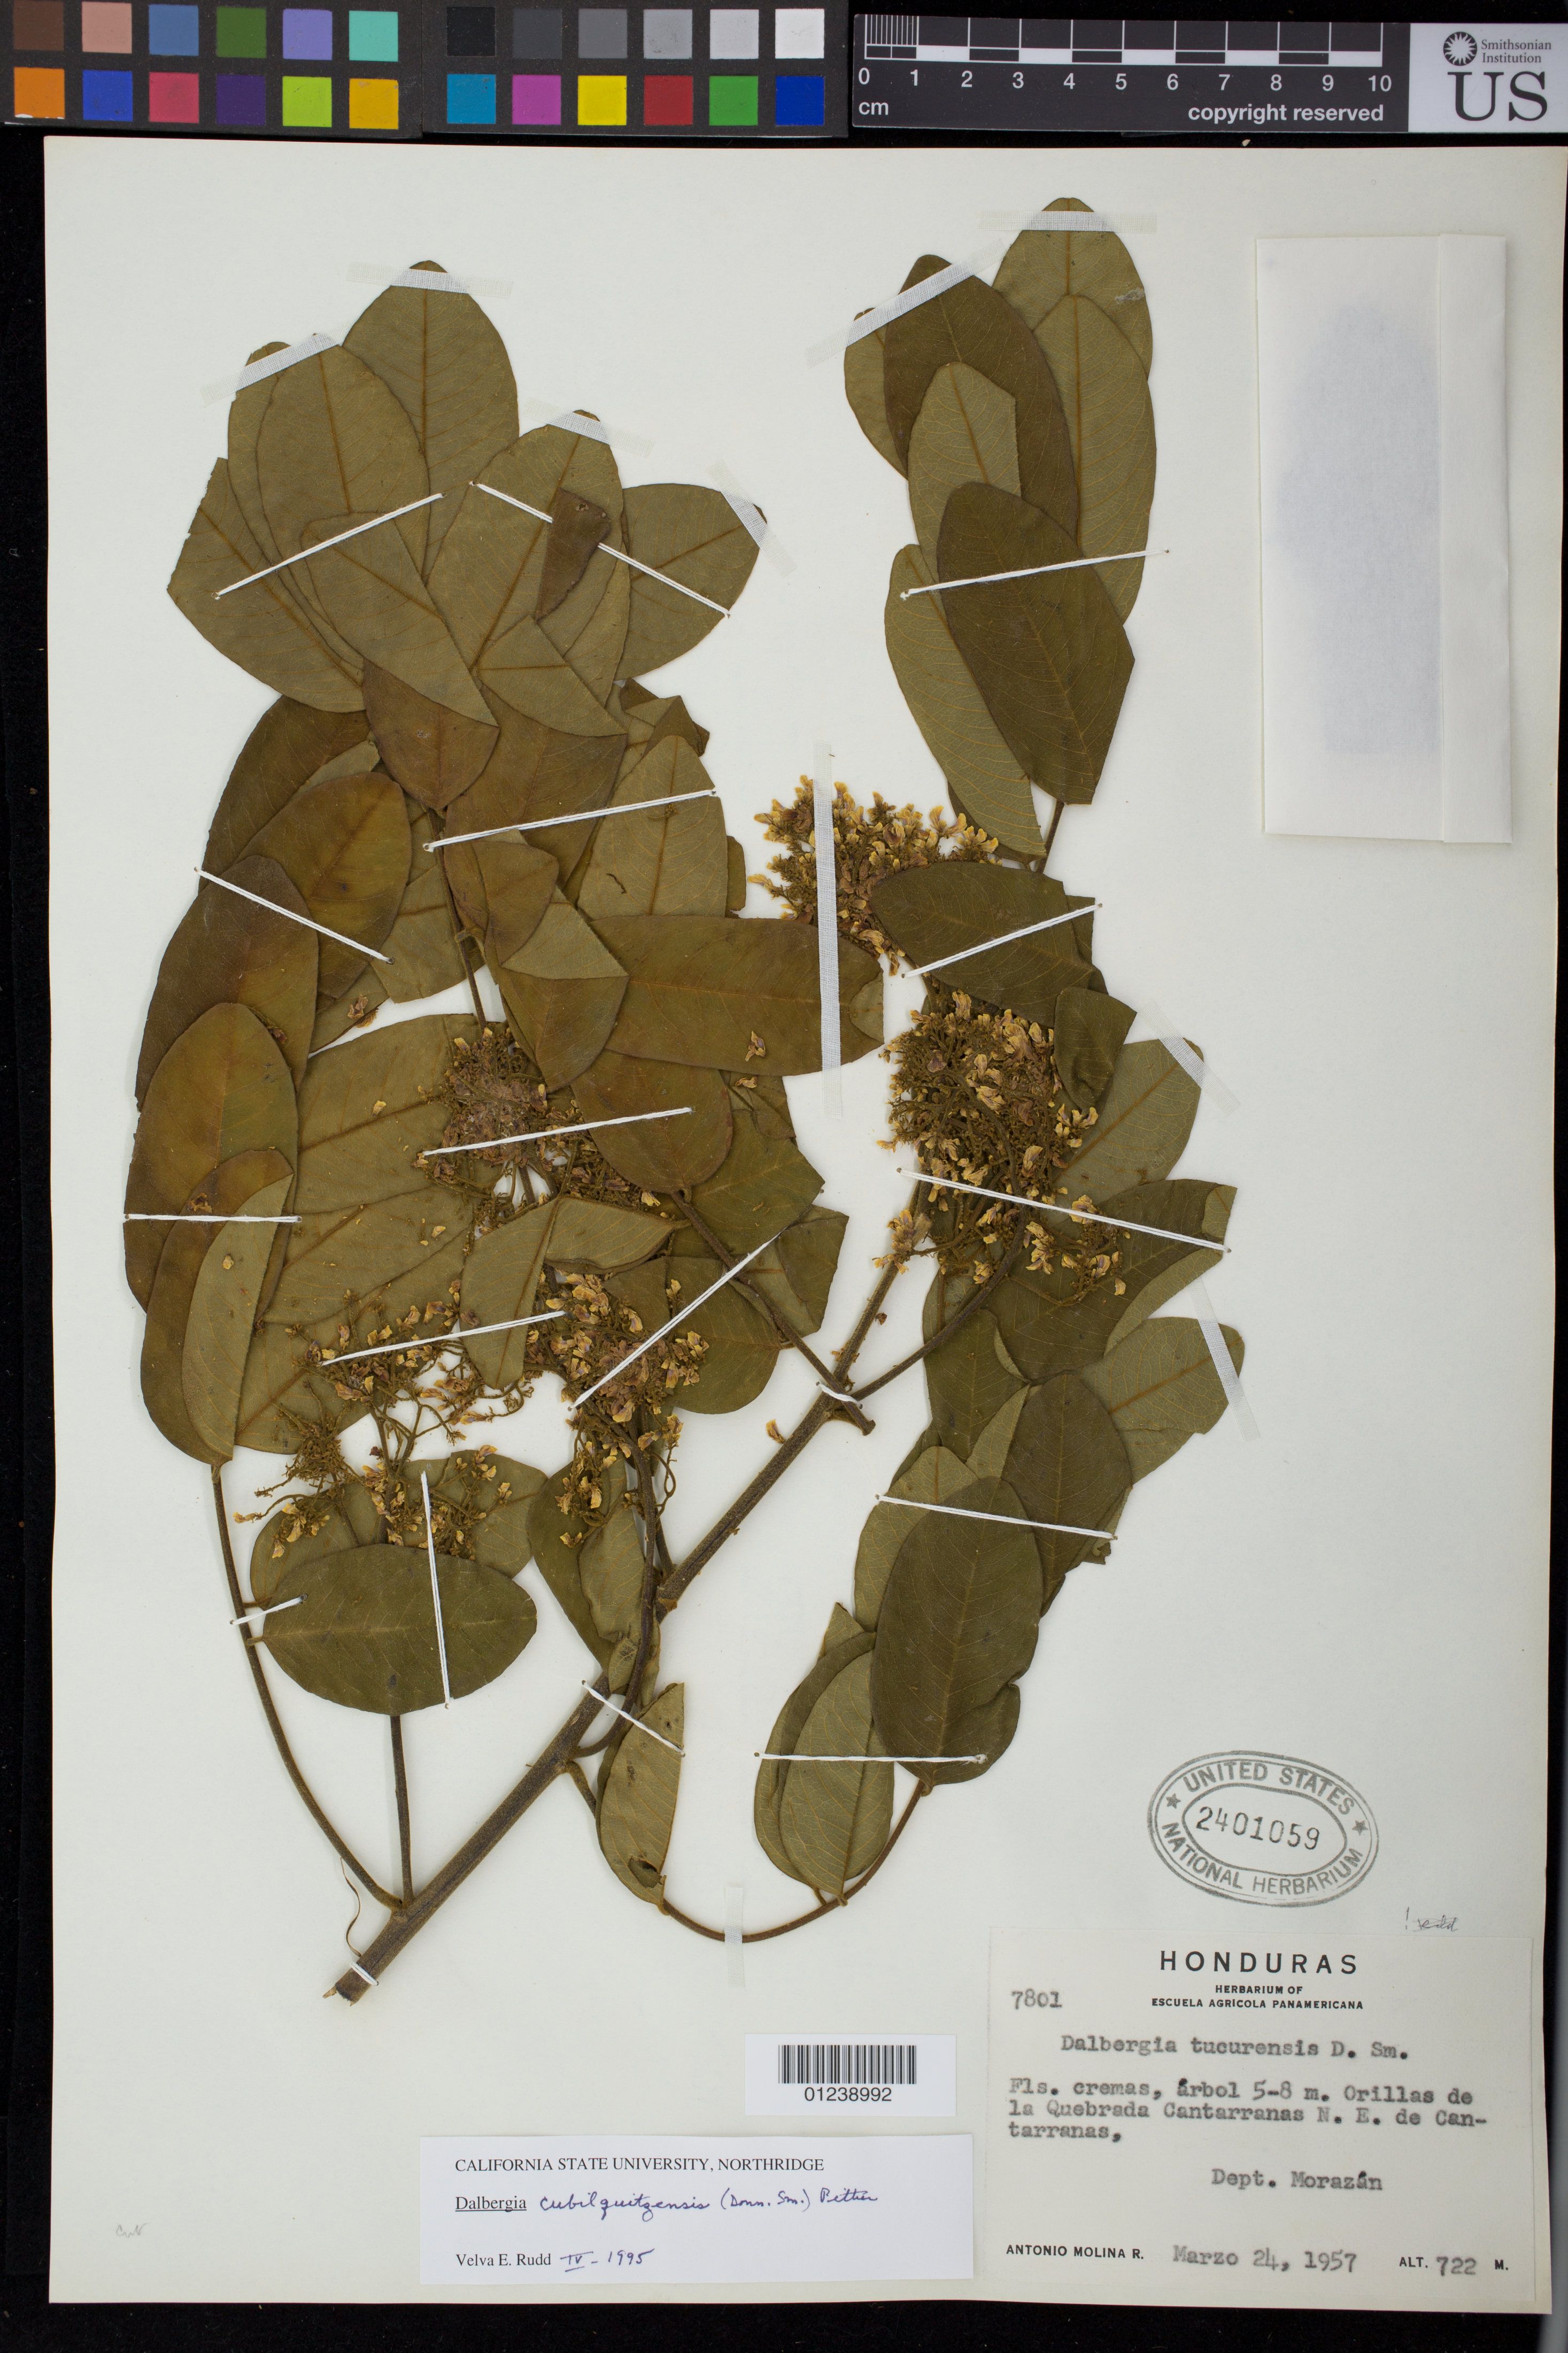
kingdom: Plantae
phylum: Tracheophyta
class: Magnoliopsida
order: Fabales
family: Fabaceae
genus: Dalbergia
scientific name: Dalbergia cubilquitzensis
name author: (Donn. Sm.) Pittier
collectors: A. Molina R.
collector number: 7801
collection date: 1957-03-24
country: Honduras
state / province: Fco. Morazán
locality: Orillas de la Quebrada Cantarranas N. E. de Cantarranas,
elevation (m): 722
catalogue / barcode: US 2401059